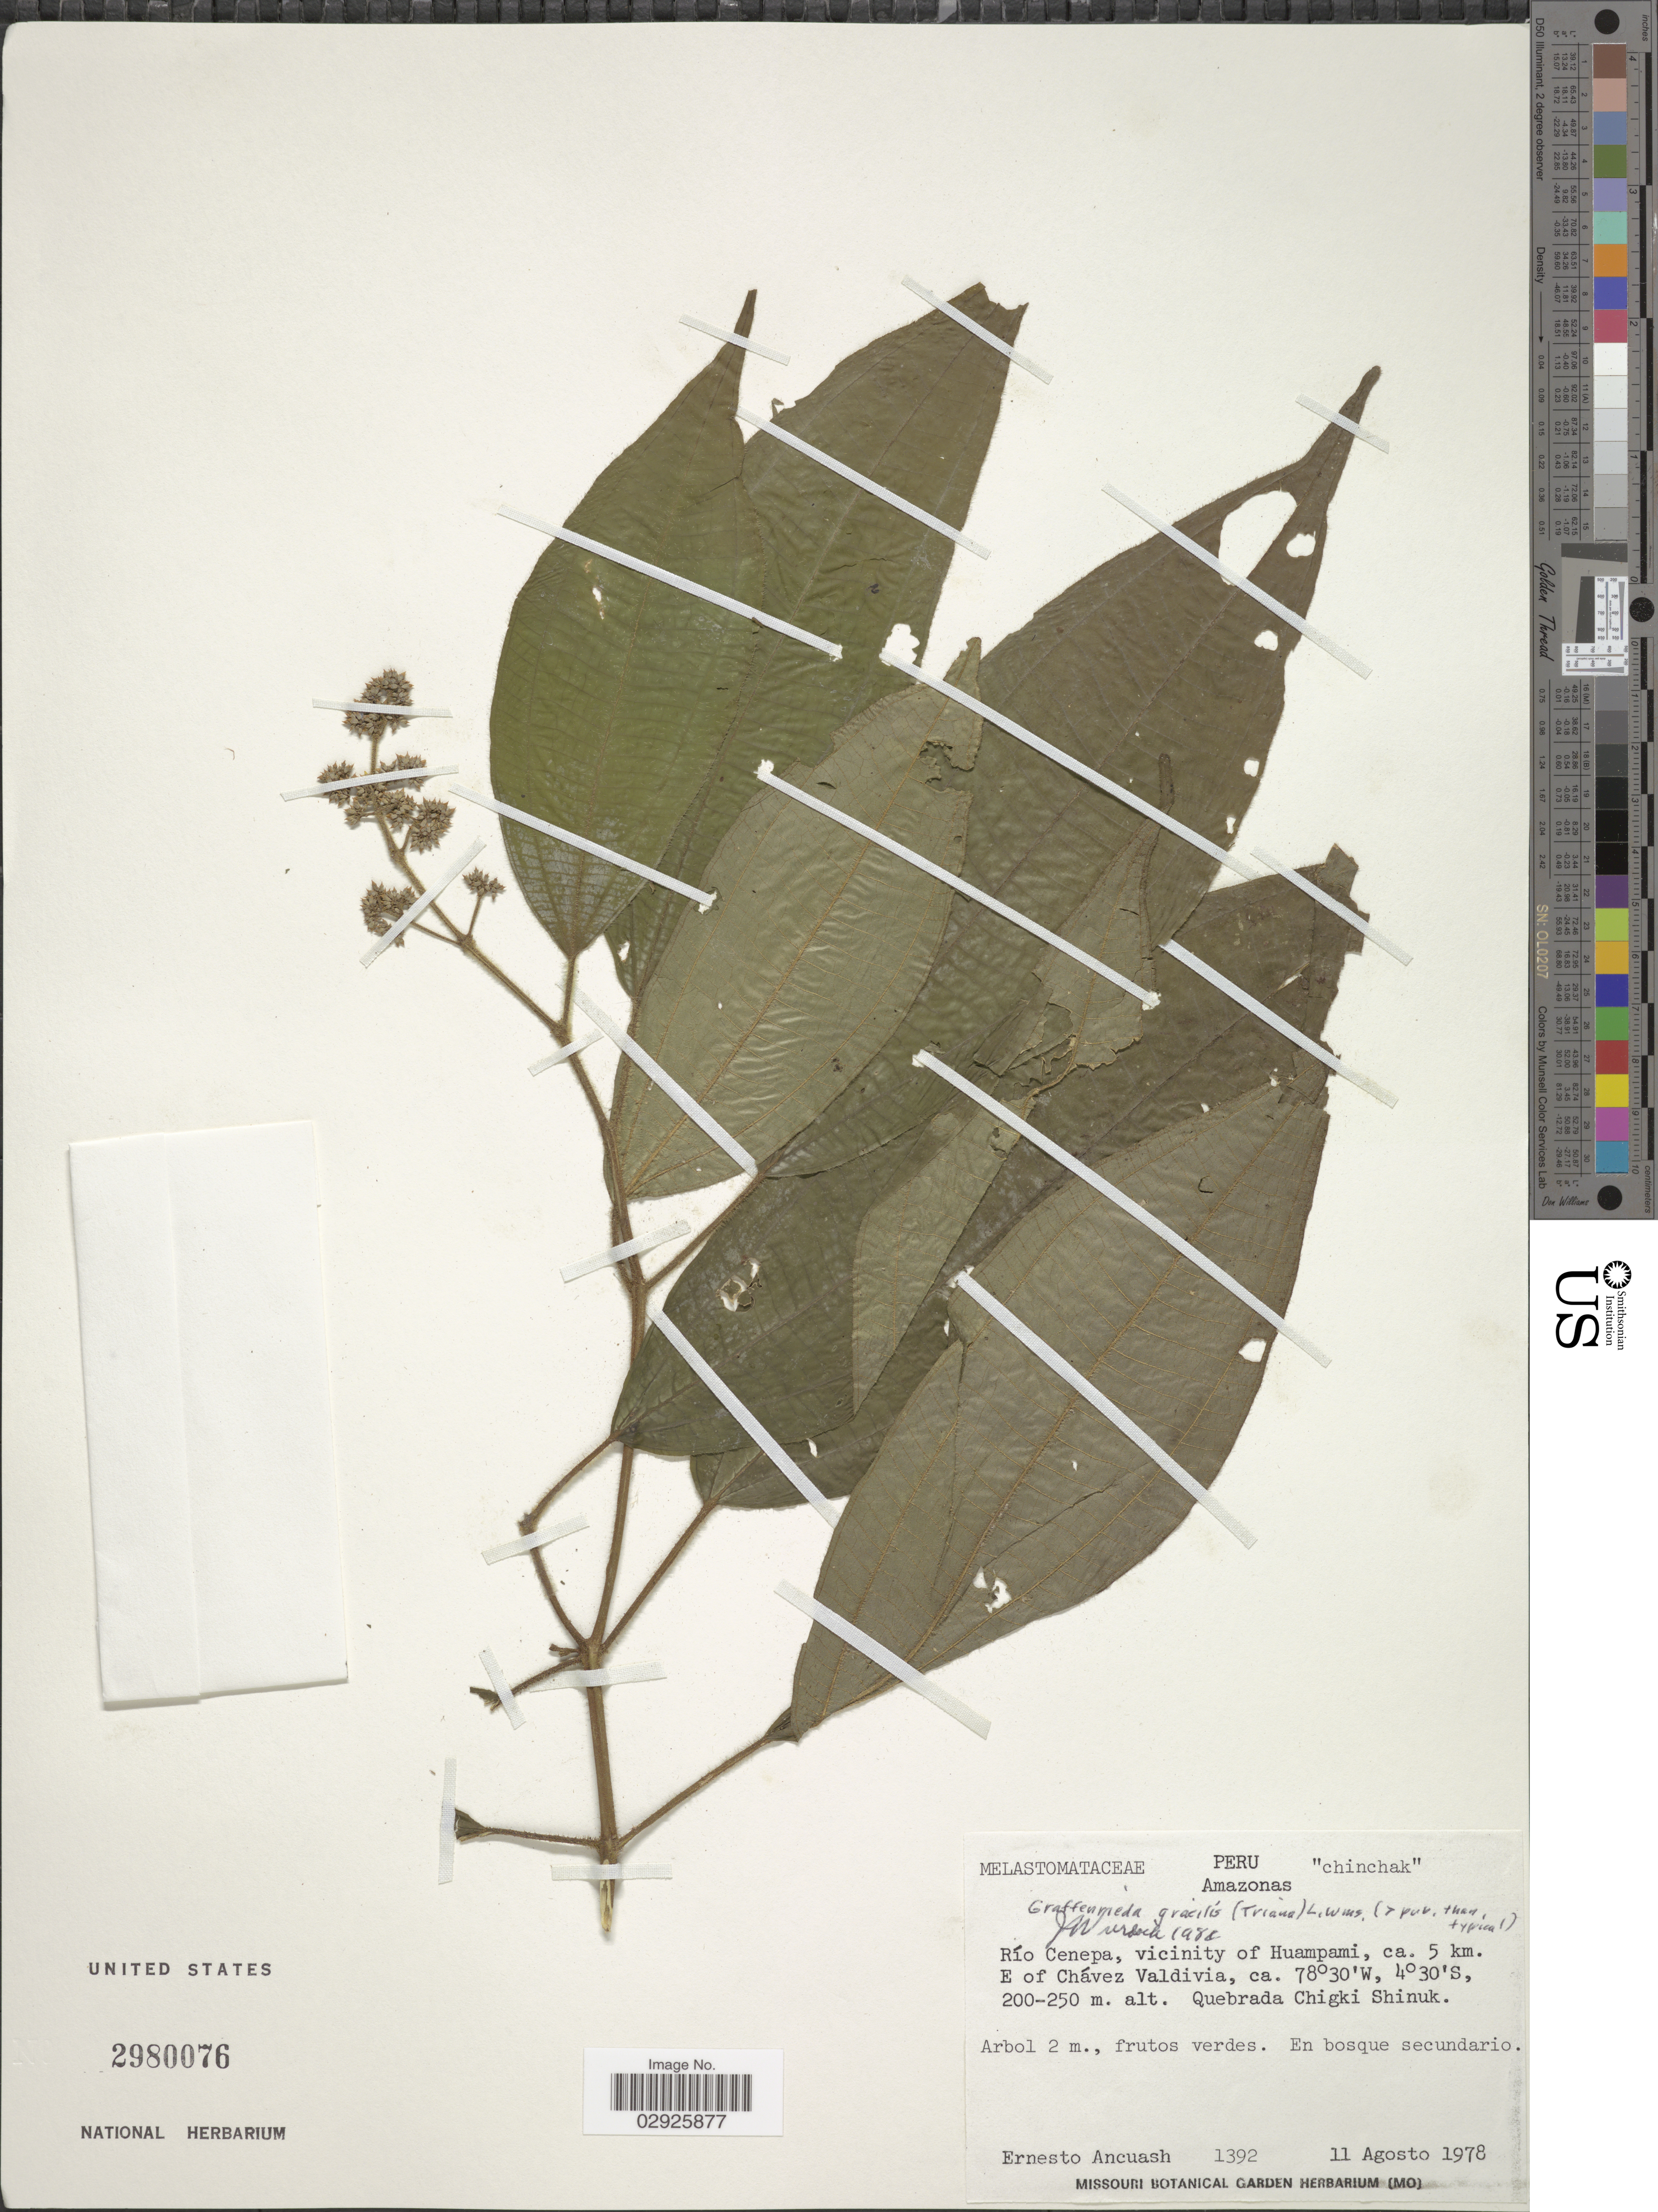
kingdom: Plantae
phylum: Tracheophyta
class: Magnoliopsida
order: Myrtales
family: Melastomataceae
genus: Graffenrieda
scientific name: Graffenrieda gracilis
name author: (Triana) L.O. Williams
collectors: E. Ancuash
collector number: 1392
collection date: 1978-08-11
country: Peru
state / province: Amazonas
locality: Río Cenepa, vicinity of Huampami, ca. 5 km. E of Chávez Valdivia. Quebrada Chigki Shinuk.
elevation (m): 200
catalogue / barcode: US 2980076